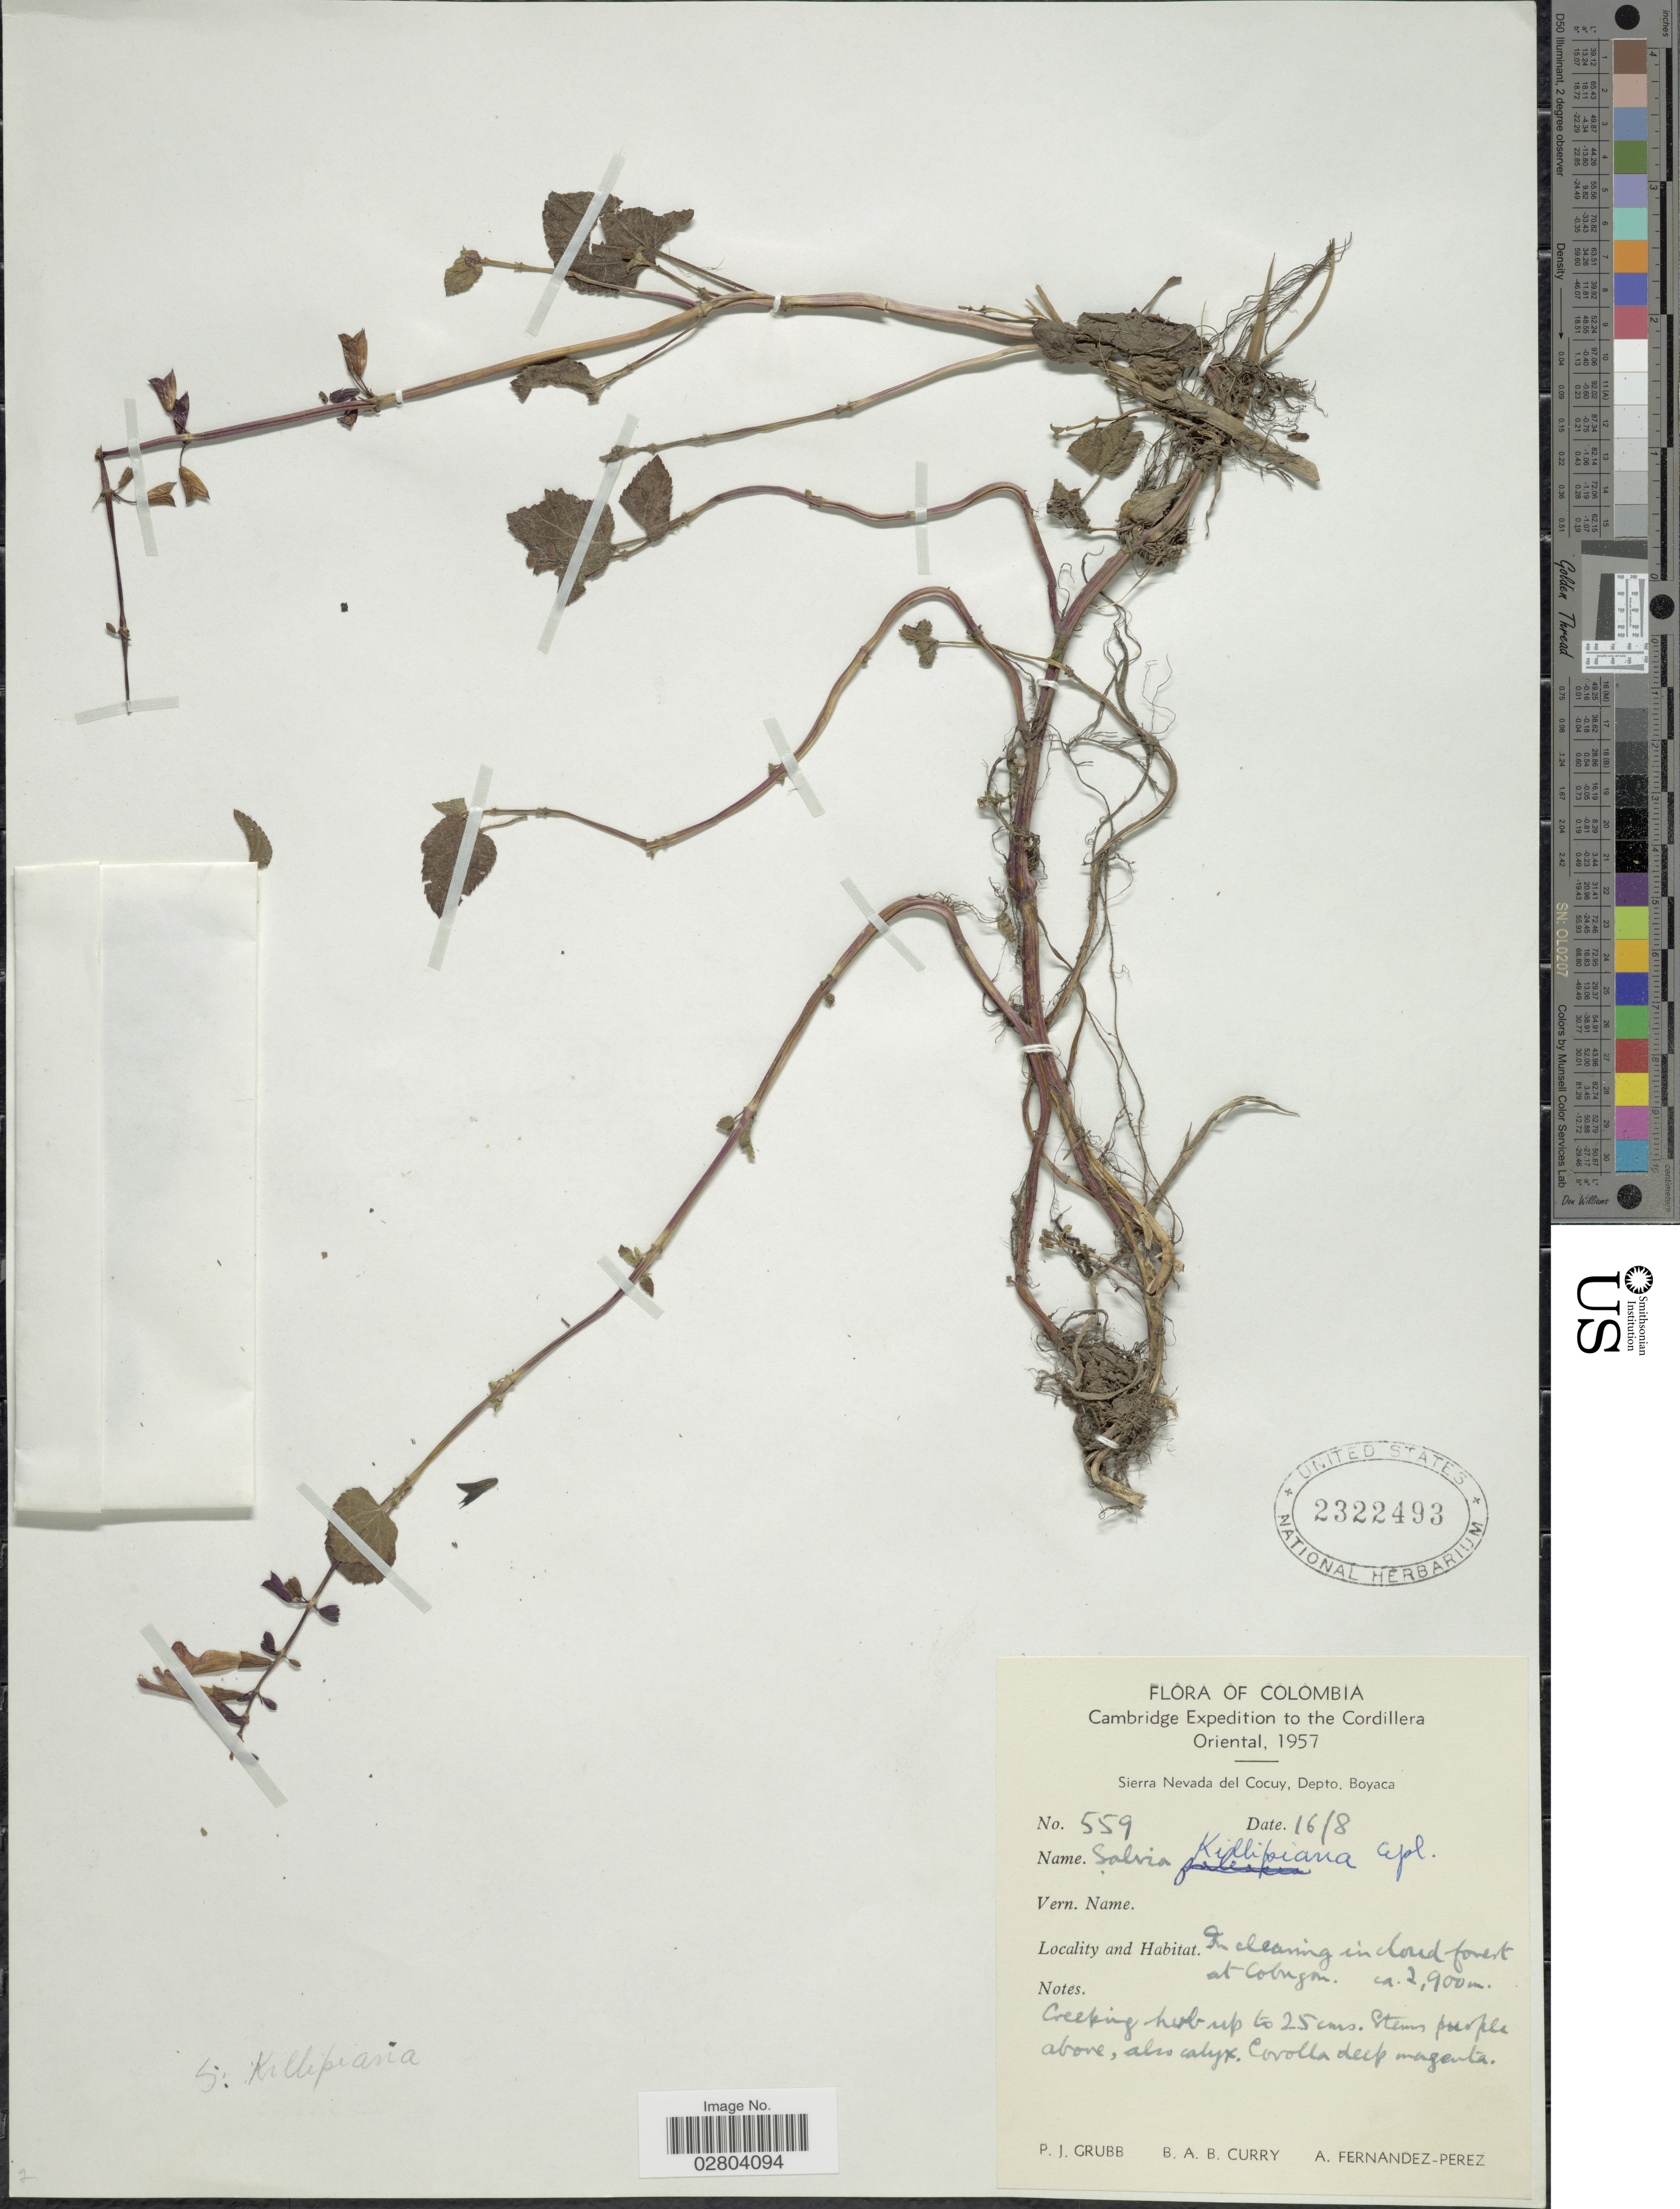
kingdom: Plantae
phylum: Tracheophyta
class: Magnoliopsida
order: Lamiales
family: Lamiaceae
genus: Salvia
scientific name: Salvia carnea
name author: Kunth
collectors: P. J. Grubb, B. Curry & A. Fernández-Pérez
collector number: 559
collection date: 1957-08-16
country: Colombia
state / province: Boyacá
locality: Cordillera Oriental. Sierra Nevada del Cocuy. Depto. Boyaca. In clearing in cloud forest at Cobugon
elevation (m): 2900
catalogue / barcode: US 2322493